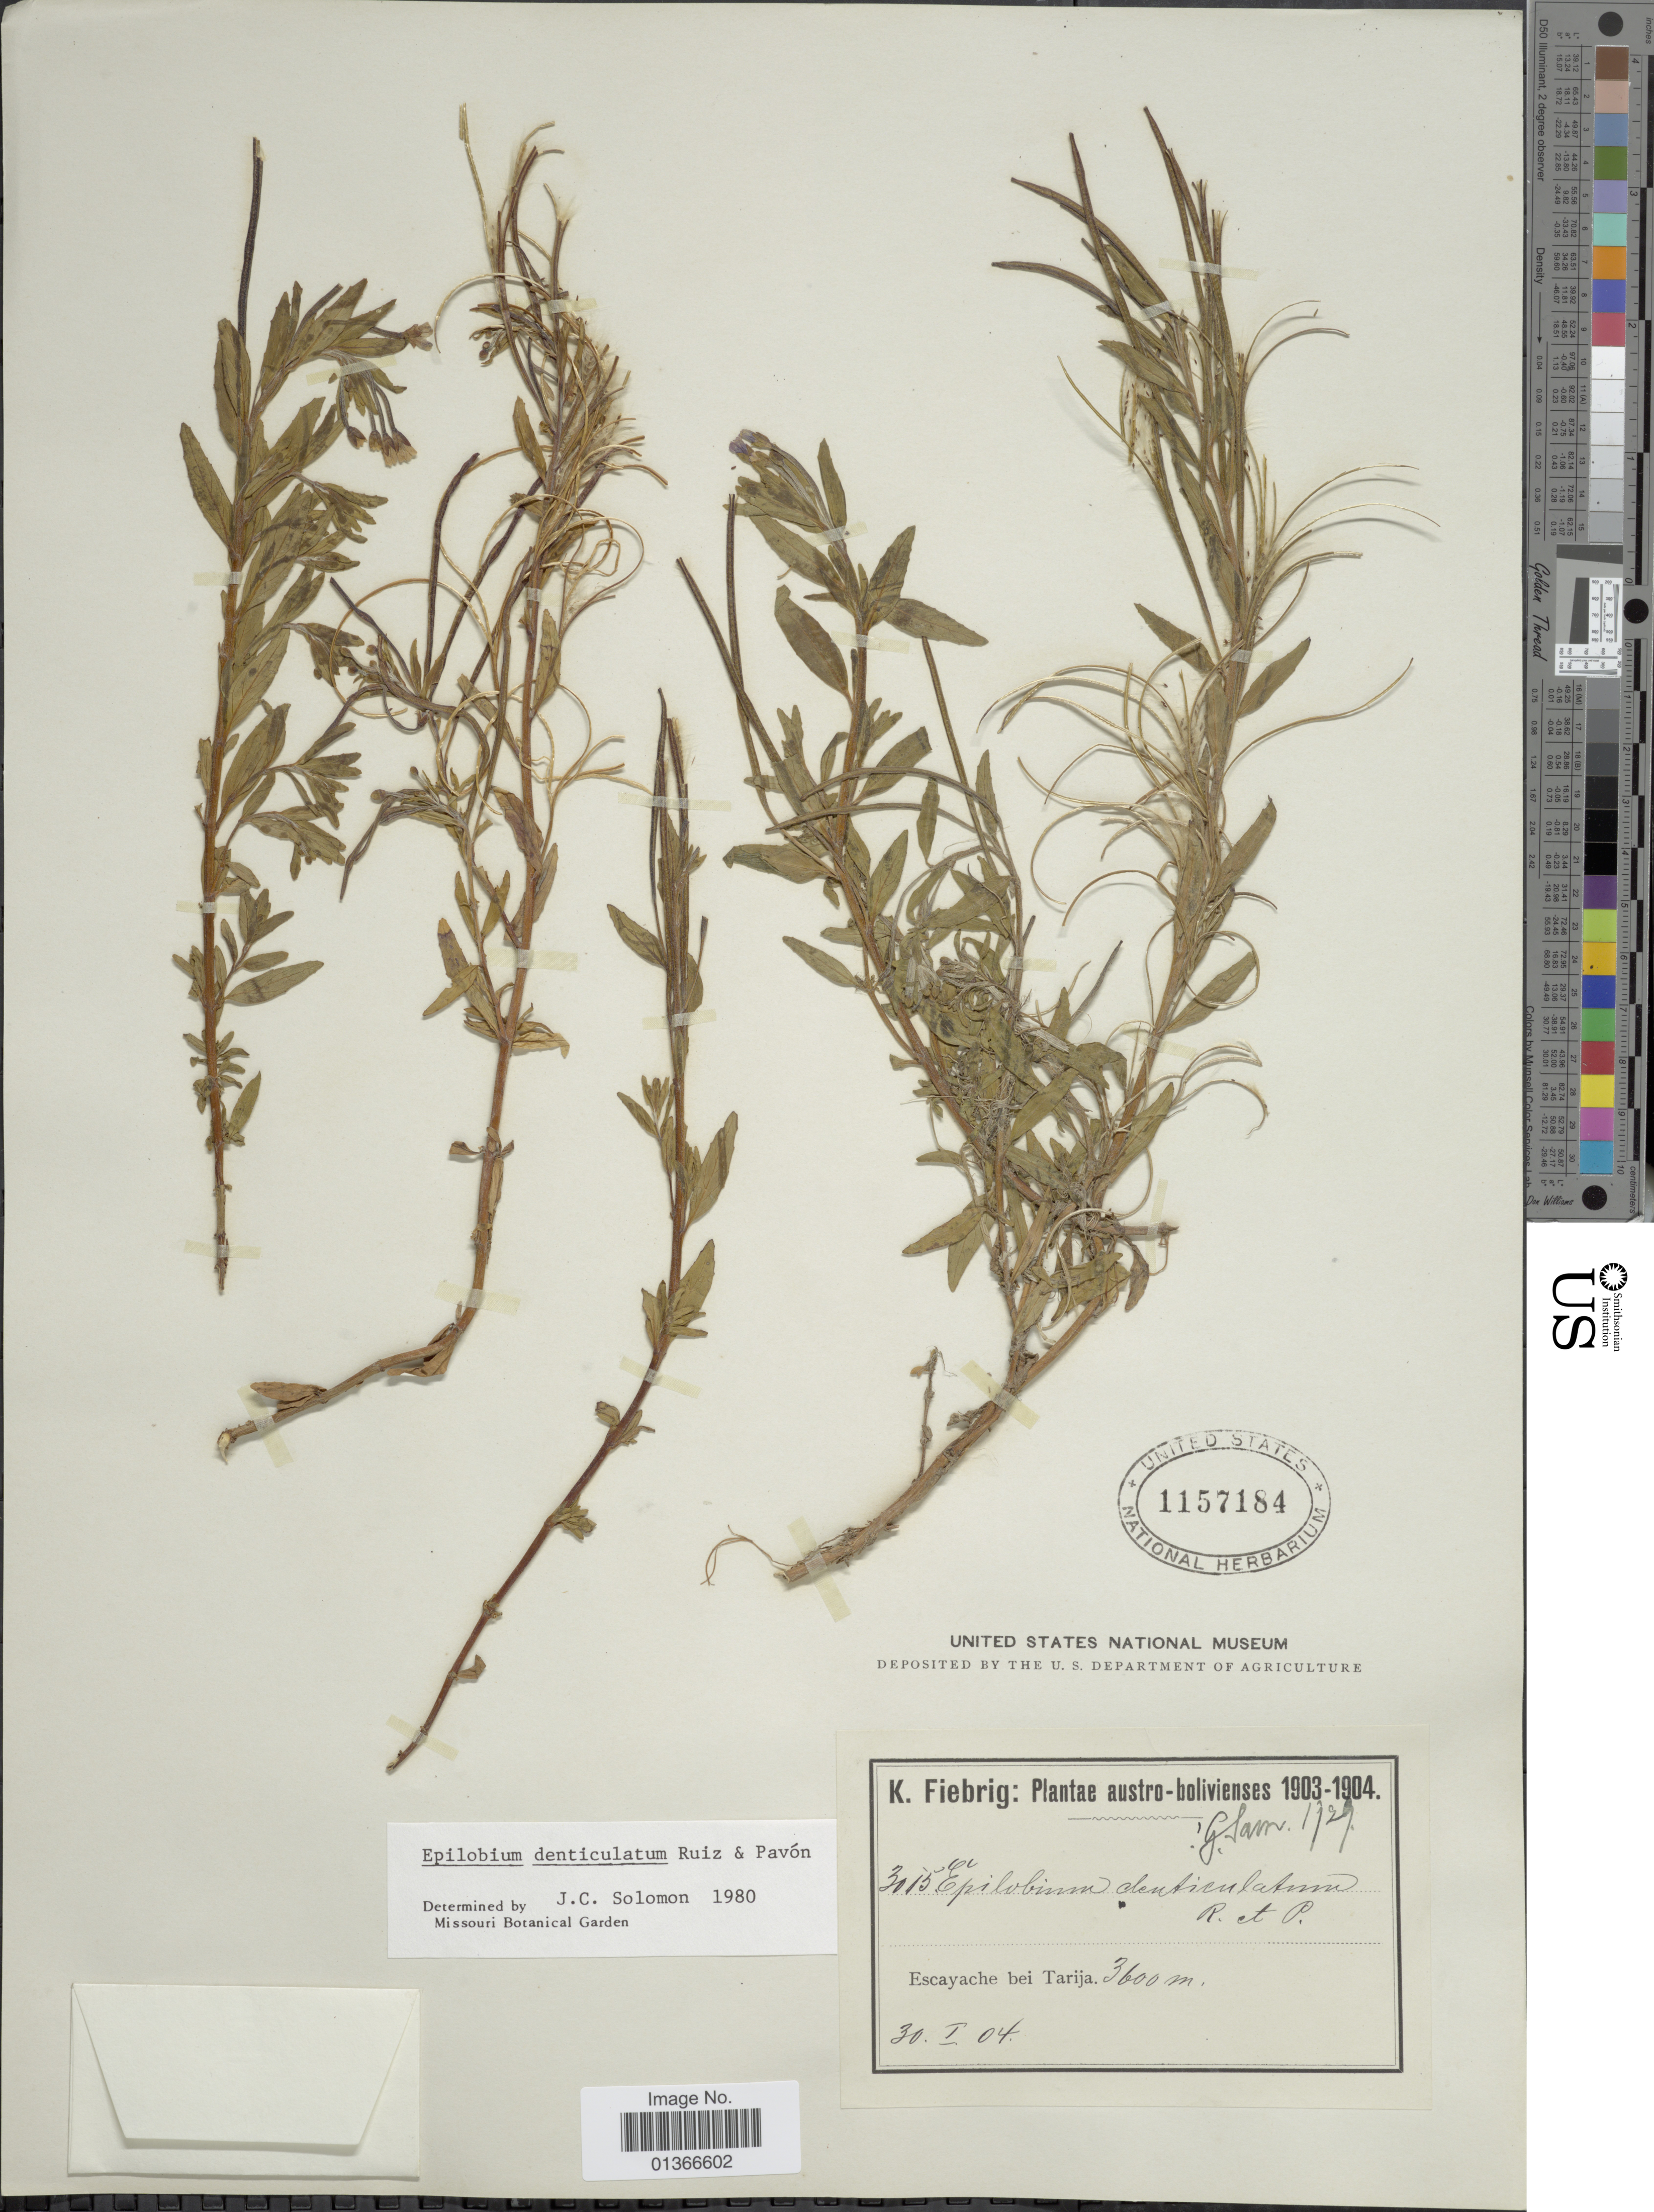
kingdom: Plantae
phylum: Tracheophyta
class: Magnoliopsida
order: Myrtales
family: Onagraceae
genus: Epilobium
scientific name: Epilobium denticulatum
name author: Ruiz & Pav.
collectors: K. Fiebrig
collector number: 3005*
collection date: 1904-01-30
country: Bolivia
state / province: Tarija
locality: Escayache.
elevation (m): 3600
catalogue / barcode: US 1157184